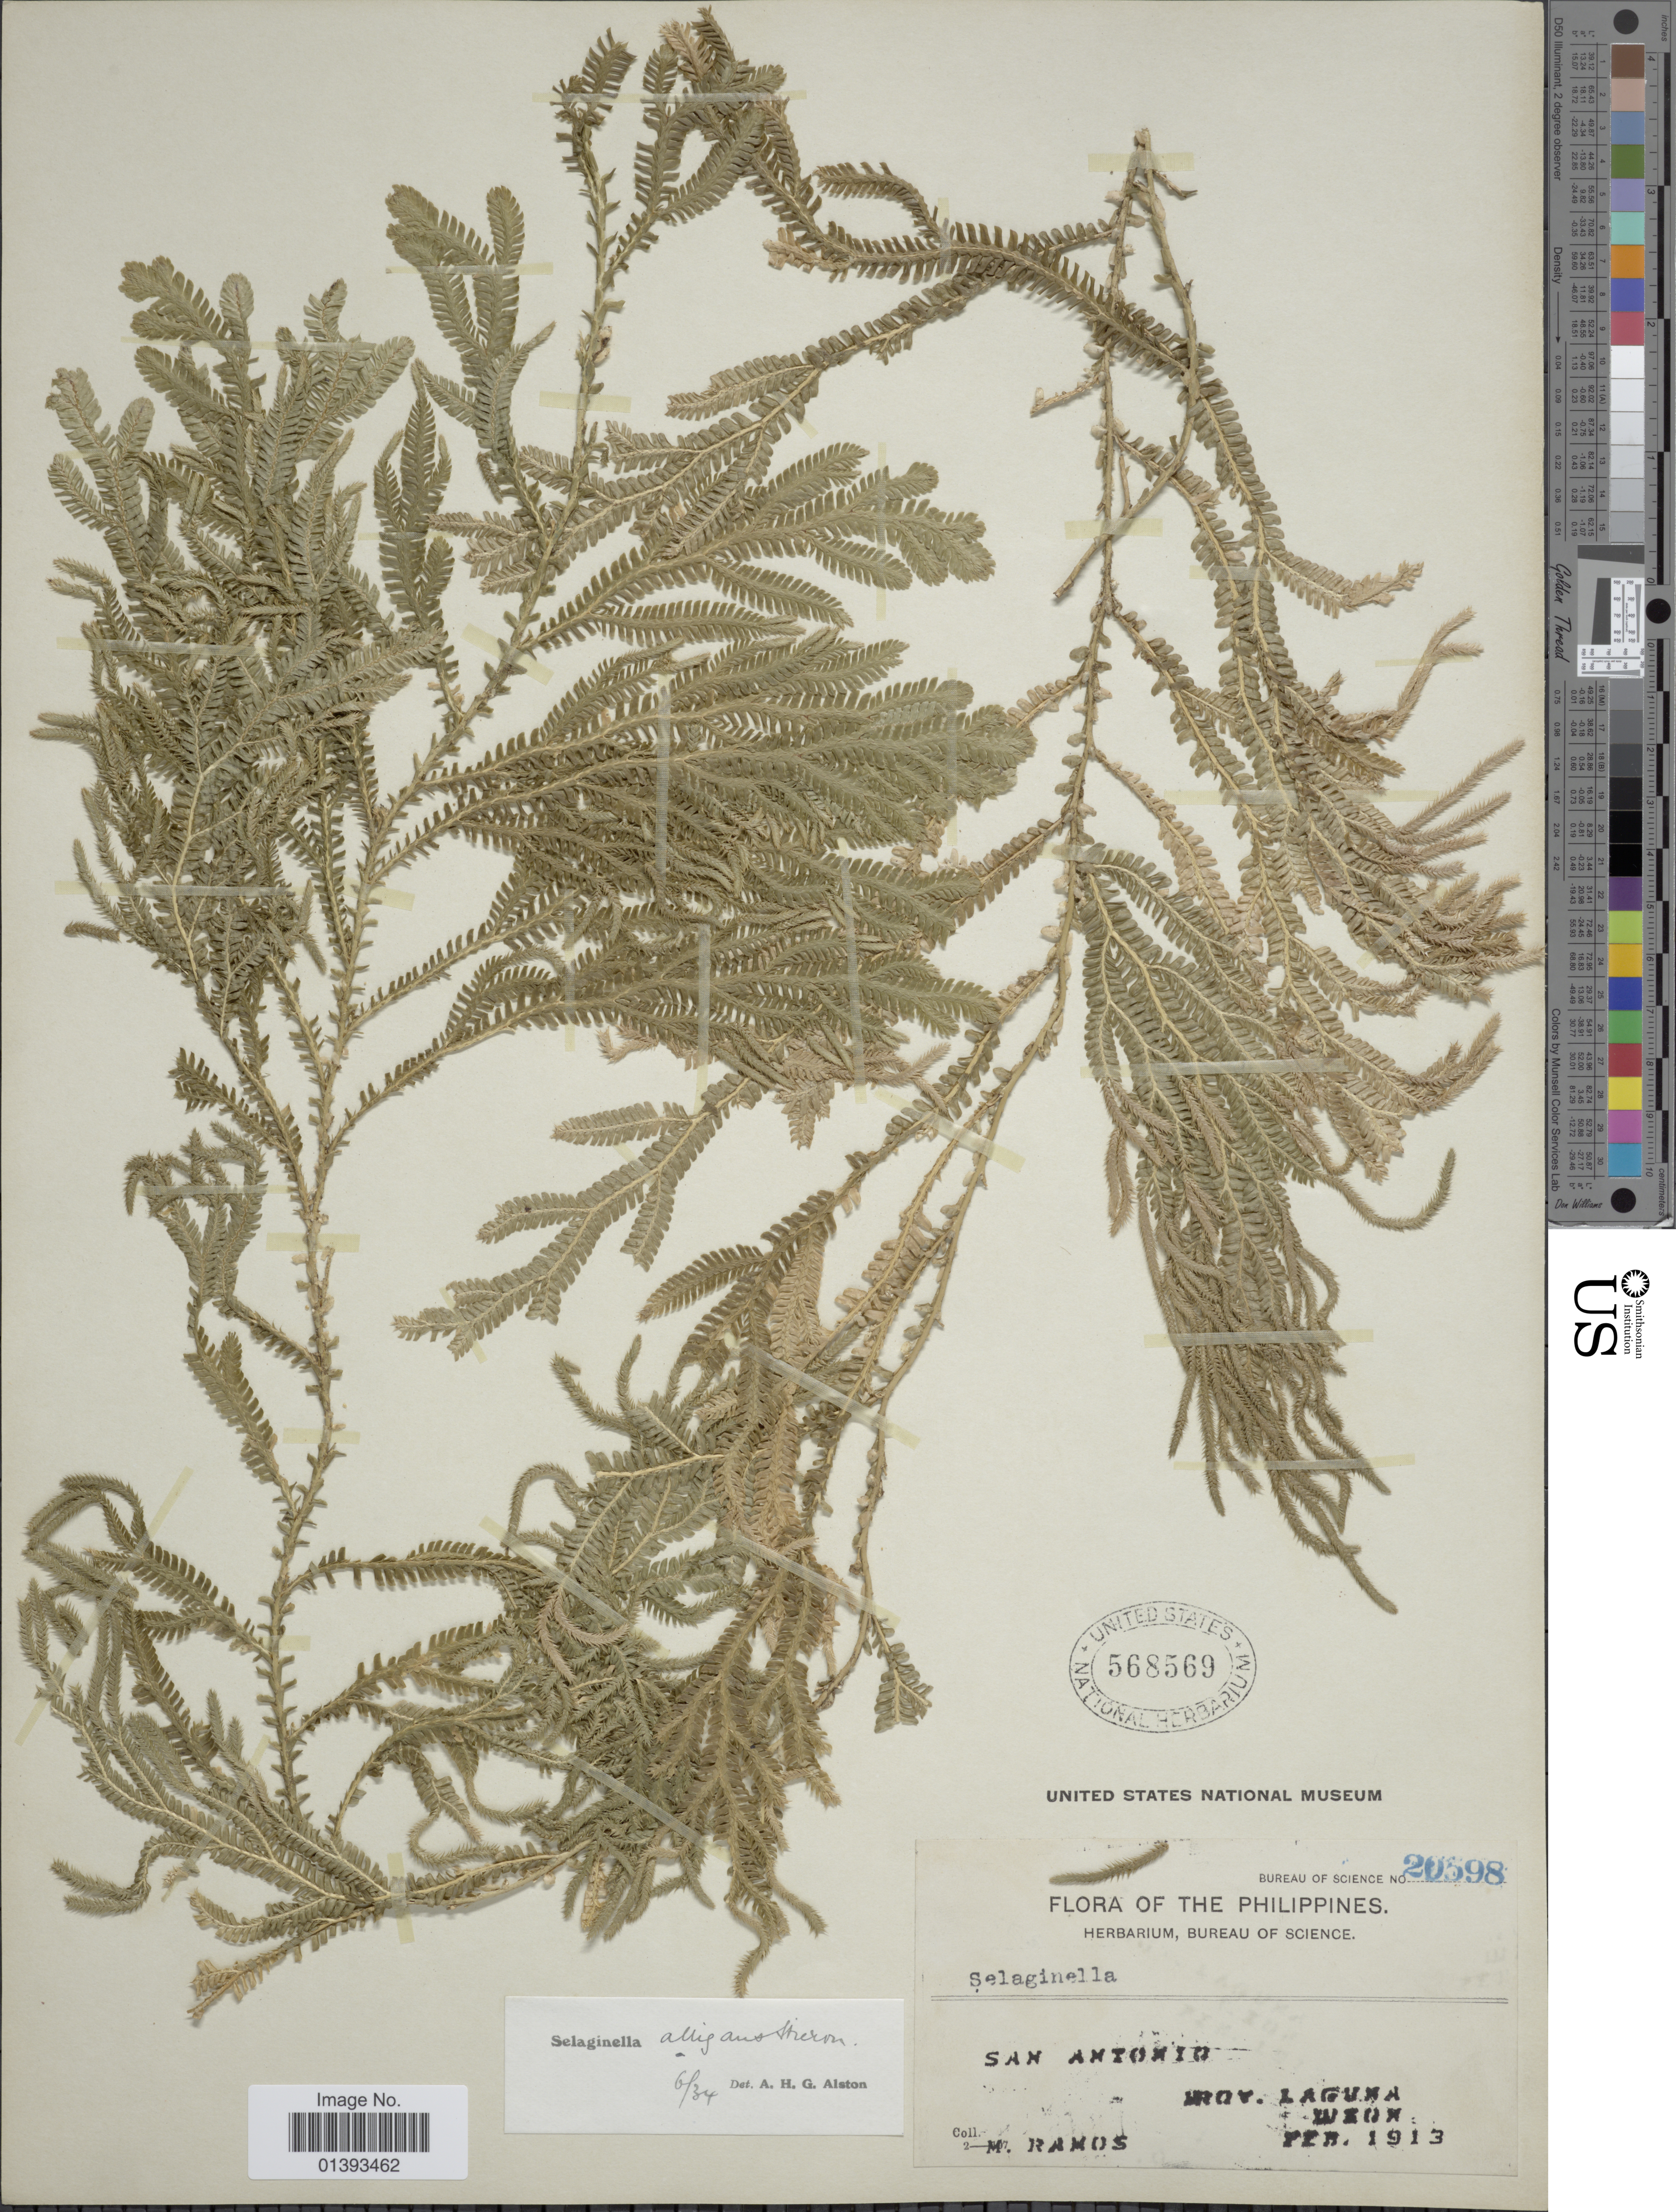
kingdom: Plantae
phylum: Tracheophyta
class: Lycopodiopsida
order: Selaginellales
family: Selaginellaceae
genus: Selaginella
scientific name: Selaginella alligans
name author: Hieron.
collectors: M. Ramos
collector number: Bureau of Science 20598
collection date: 1913-02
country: Philippines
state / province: Central Luzon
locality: San Antonio, Prov. Laguna, Luzon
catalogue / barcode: US 568569